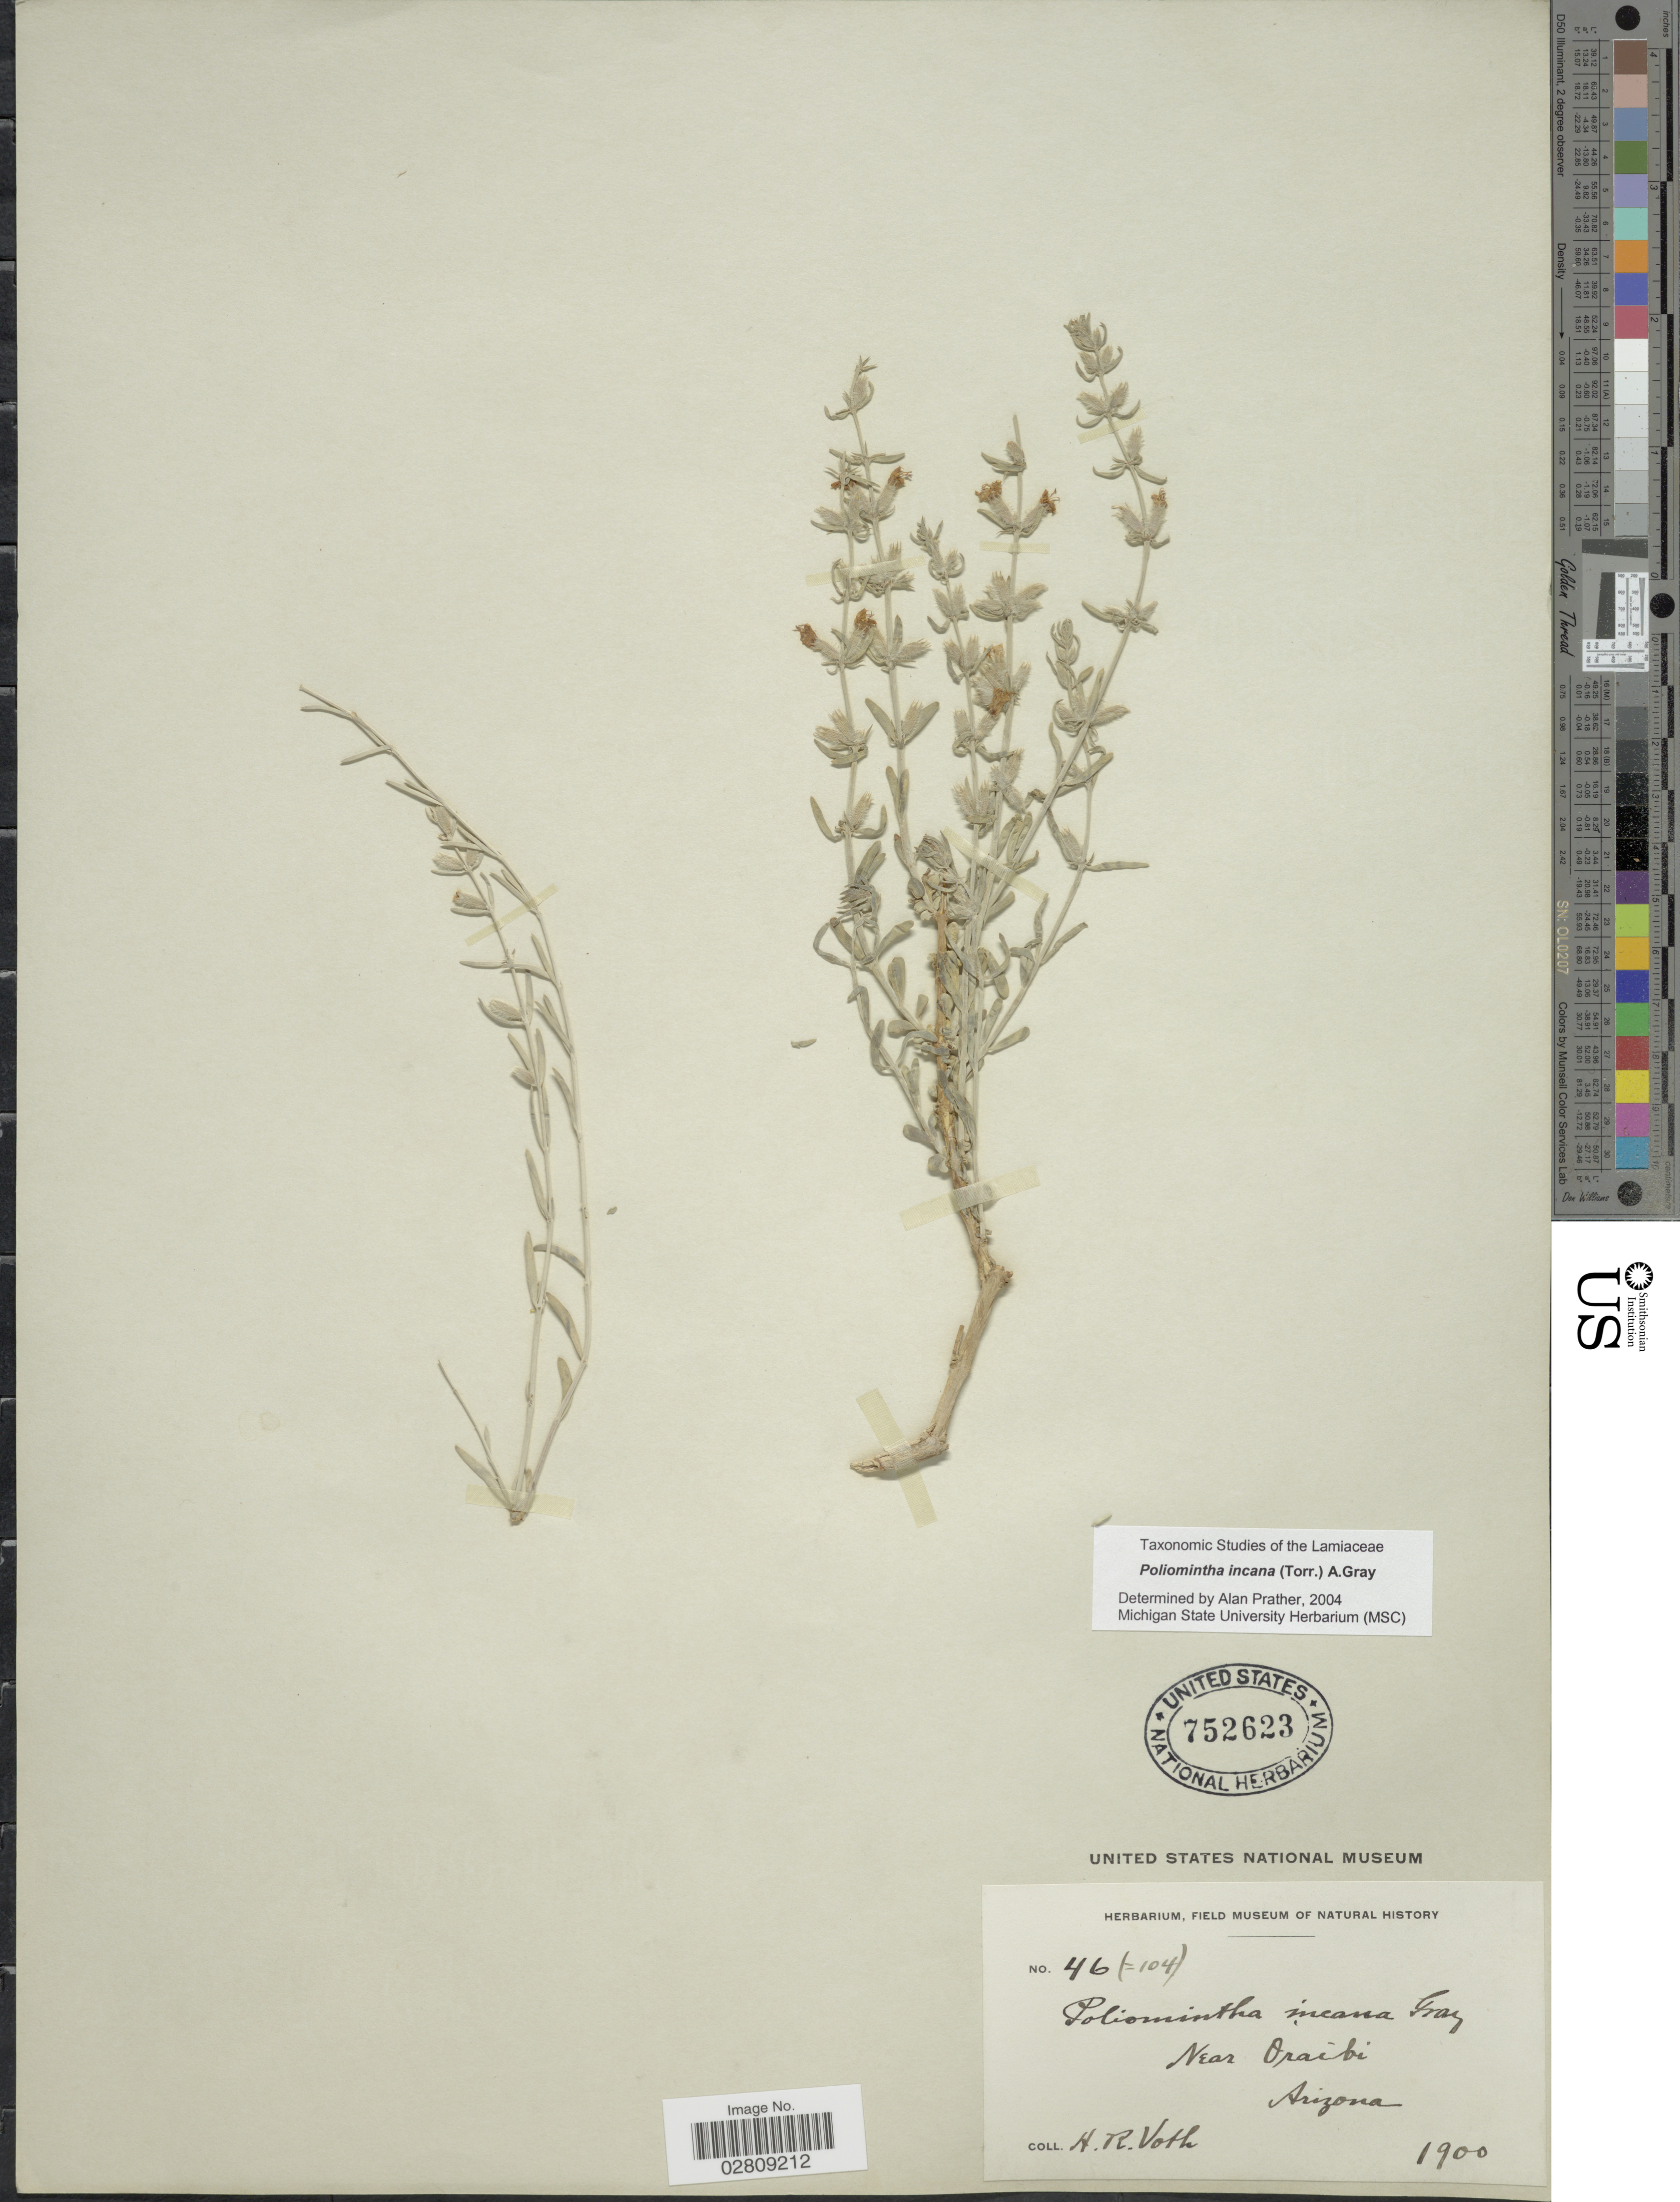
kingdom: Plantae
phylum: Tracheophyta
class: Magnoliopsida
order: Lamiales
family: Lamiaceae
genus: Poliomintha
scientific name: Poliomintha incana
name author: (Torr.) A. Gray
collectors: H. Voth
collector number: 46 (=104)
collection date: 1900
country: United States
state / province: Arizona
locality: Near Oraibi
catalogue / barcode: US 752623